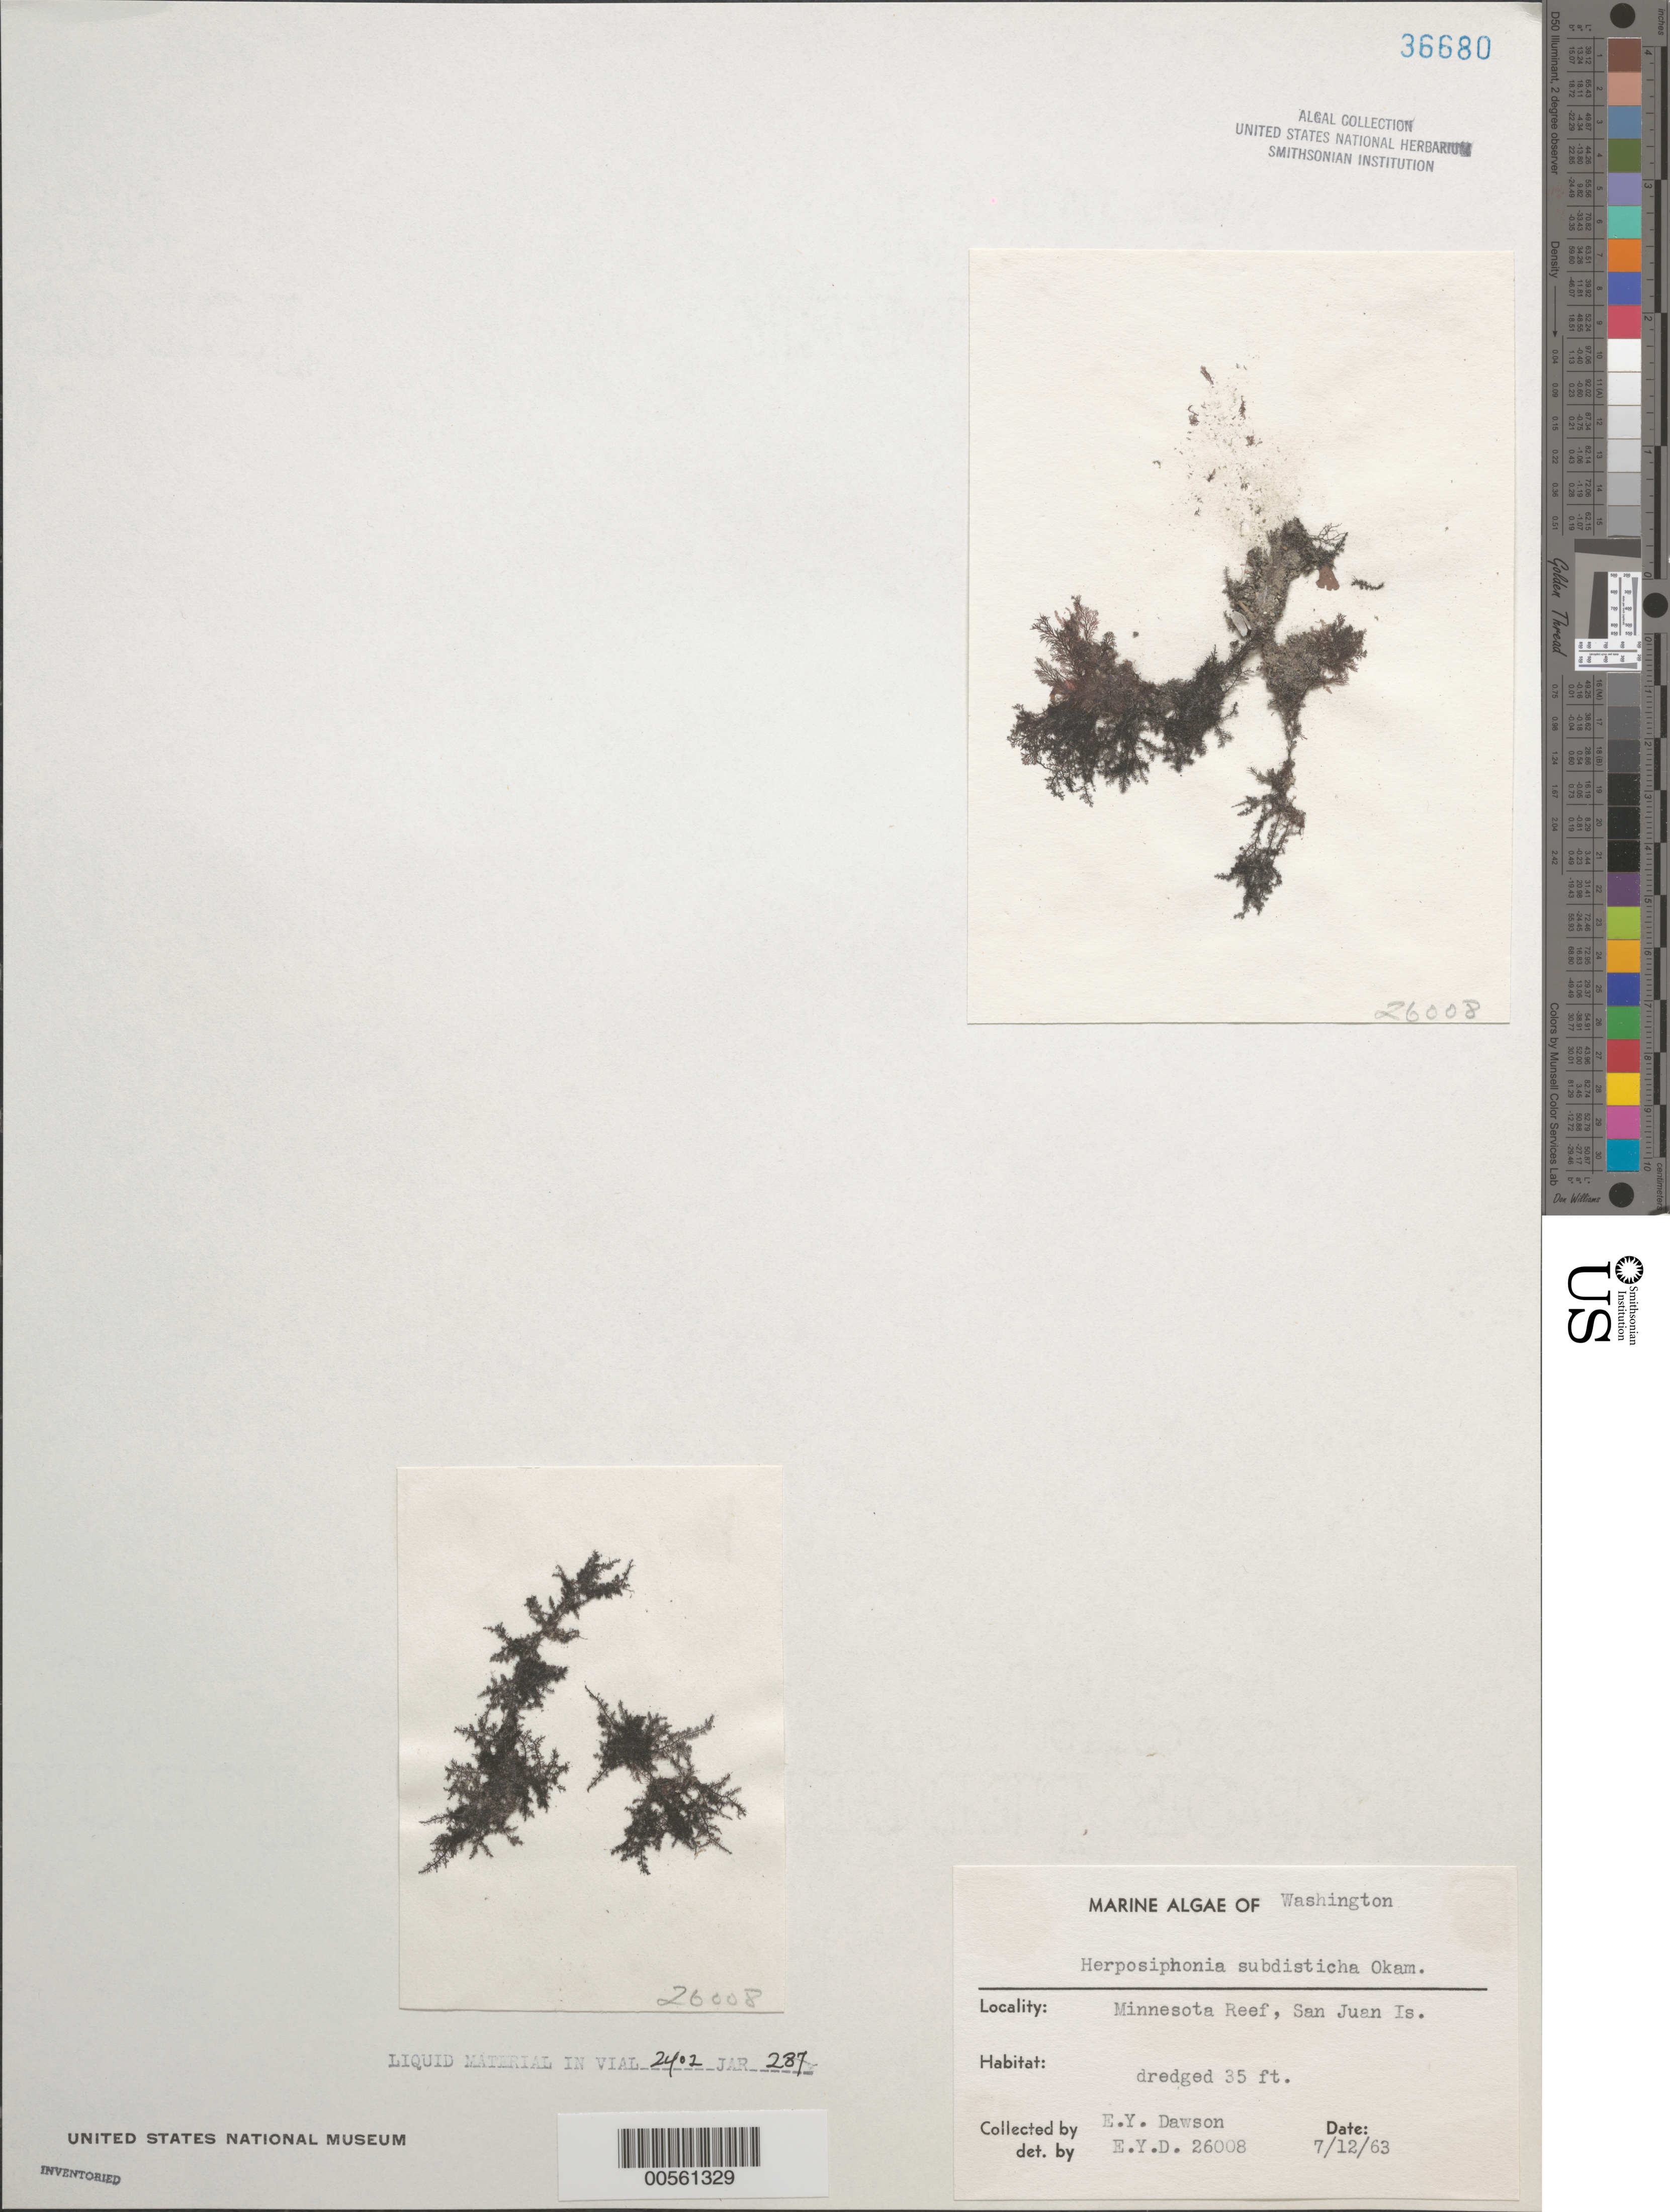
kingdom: Plantae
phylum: Rhodophyta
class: Florideophyceae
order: Ceramiales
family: Rhodomelaceae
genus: Herposiphonia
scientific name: Herposiphonia subdisticha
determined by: Dawson, E. Y.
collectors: E. Y. Dawson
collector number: EYD 26008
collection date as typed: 12 Jul 1963 or 12 Jul 1964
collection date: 1963-07-12 or 1964-07-12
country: United States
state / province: Washington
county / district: San Juan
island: San Juan Island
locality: Minnesota Reef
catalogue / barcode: US 36680